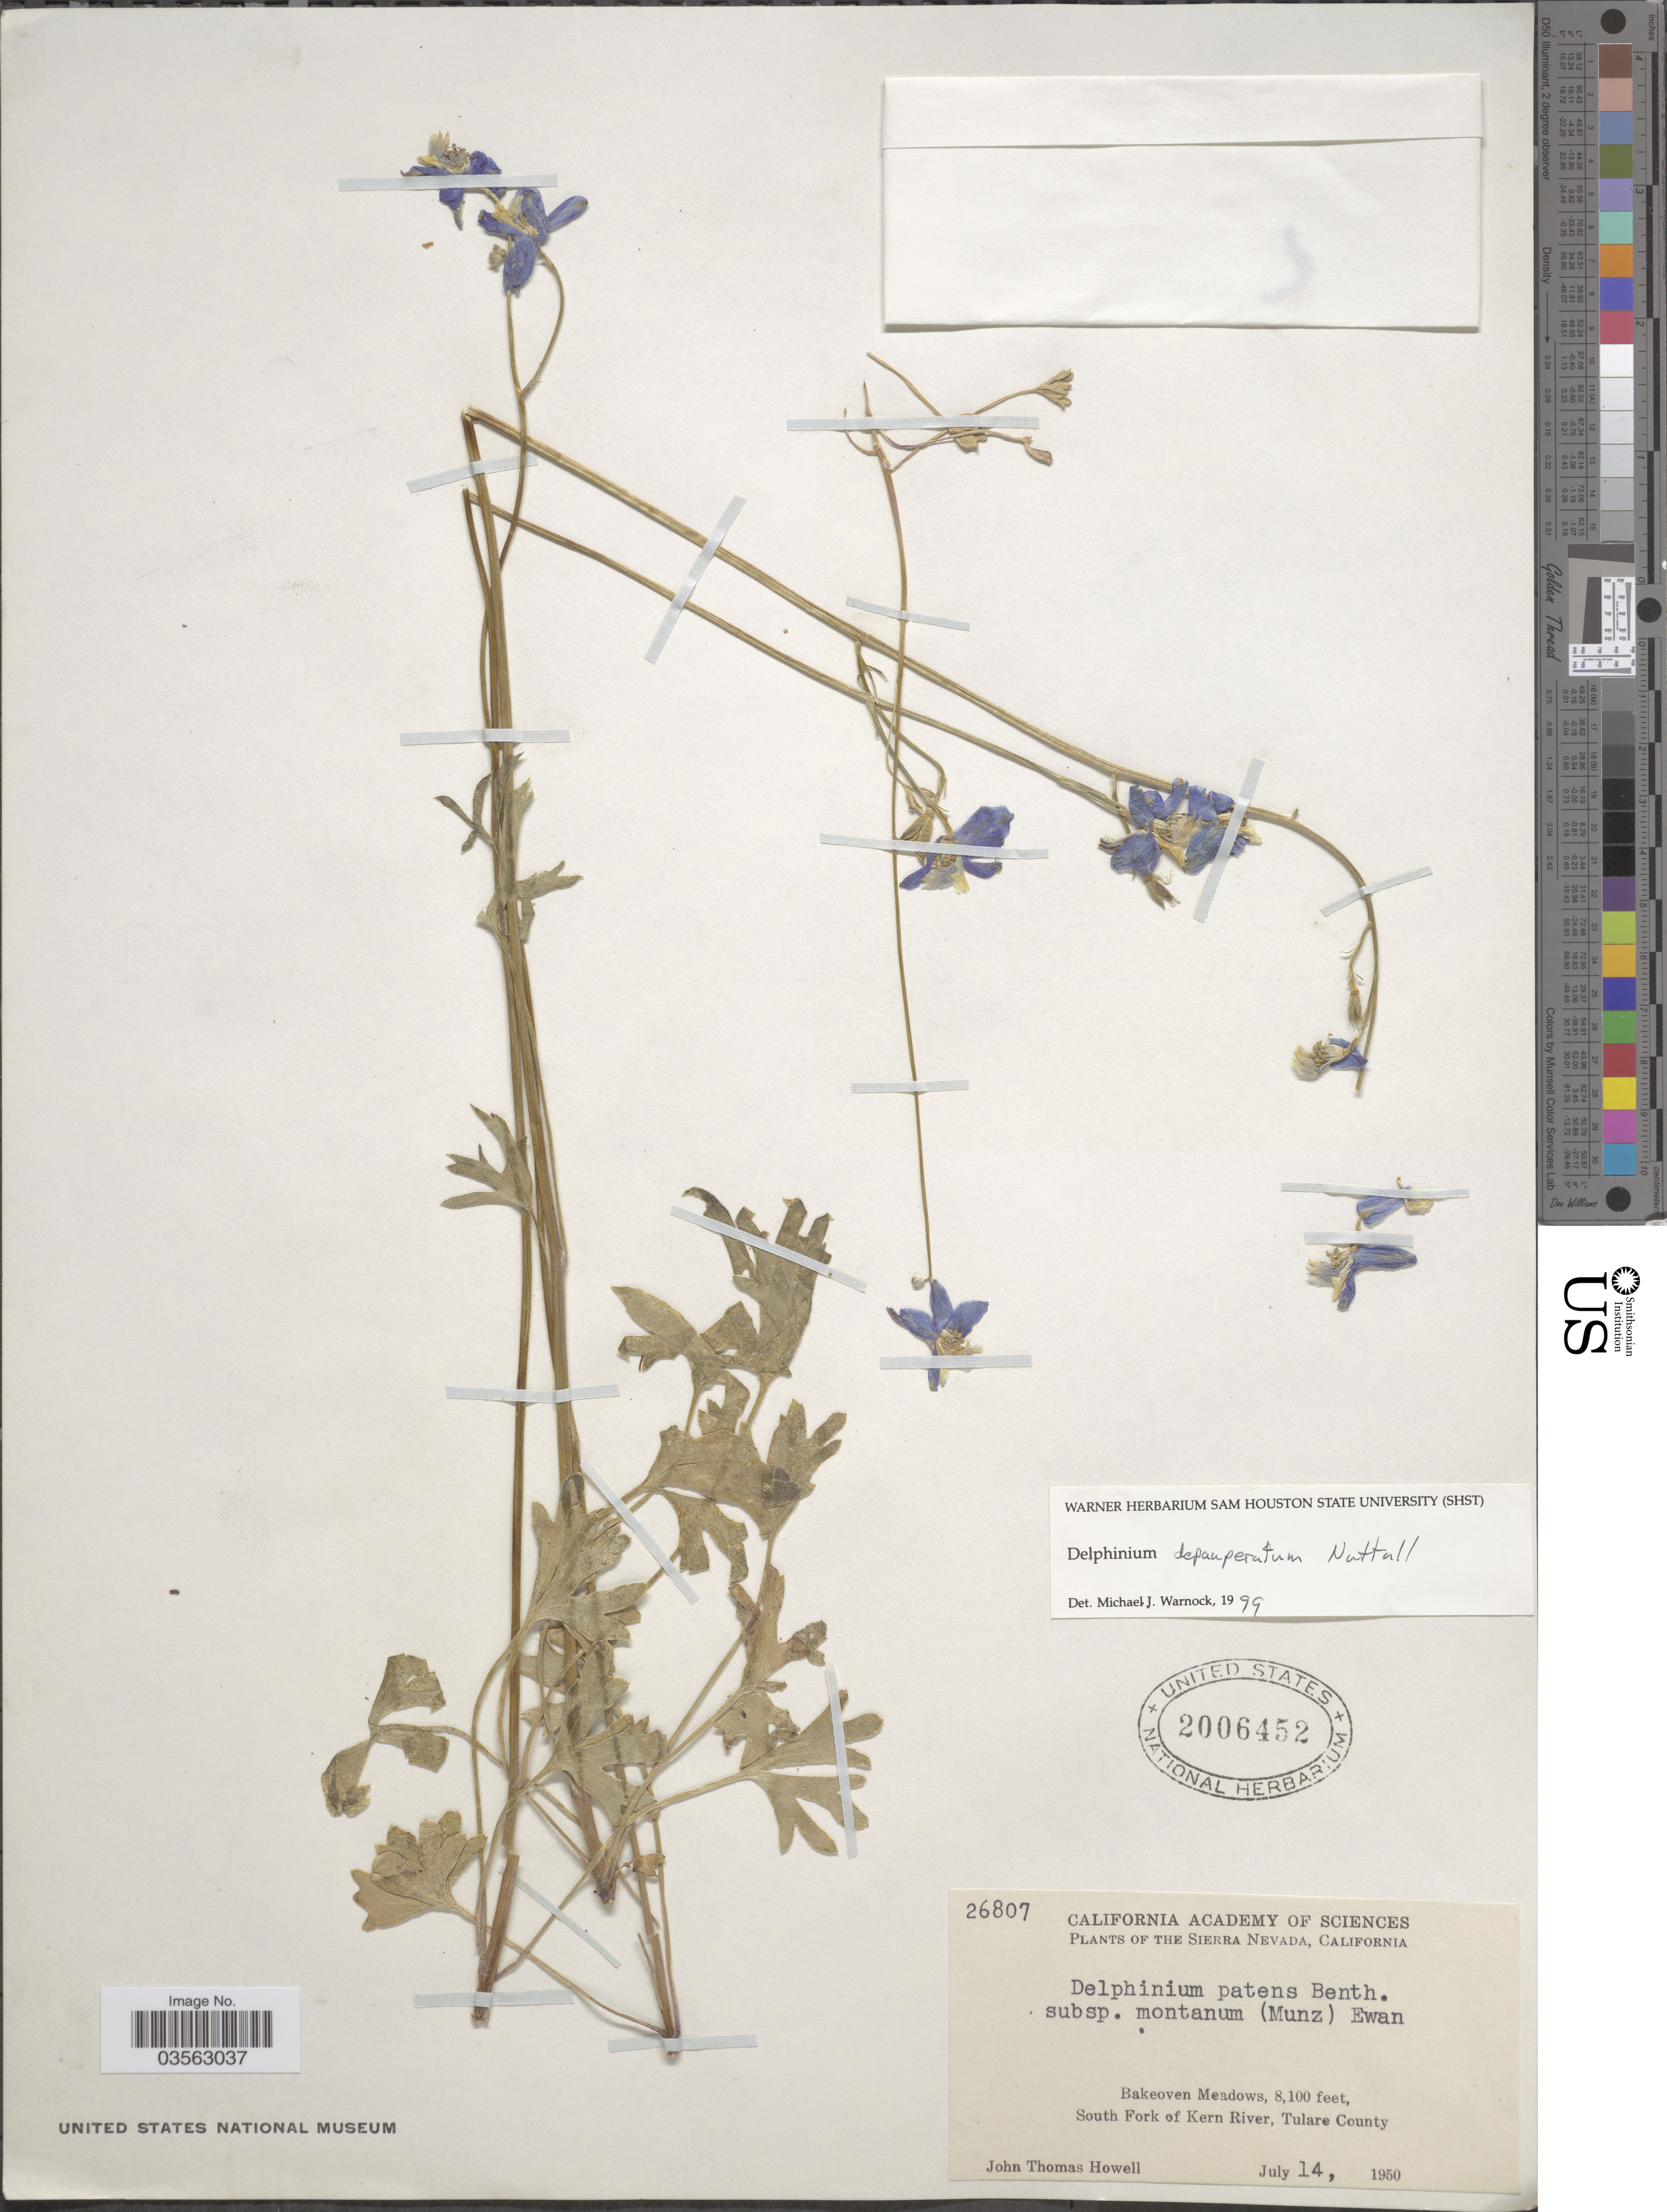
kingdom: Plantae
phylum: Tracheophyta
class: Magnoliopsida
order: Ranunculales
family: Ranunculaceae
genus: Delphinium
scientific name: Delphinium depauperatum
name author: Nutt.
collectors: J. T. Howell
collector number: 26807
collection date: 1950-07-14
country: United States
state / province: California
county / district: Tulare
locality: The Sierra Nevada. Bakeover Meadows. South Fork of Kern River, Tulare County.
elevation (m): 2469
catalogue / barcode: US 2006452